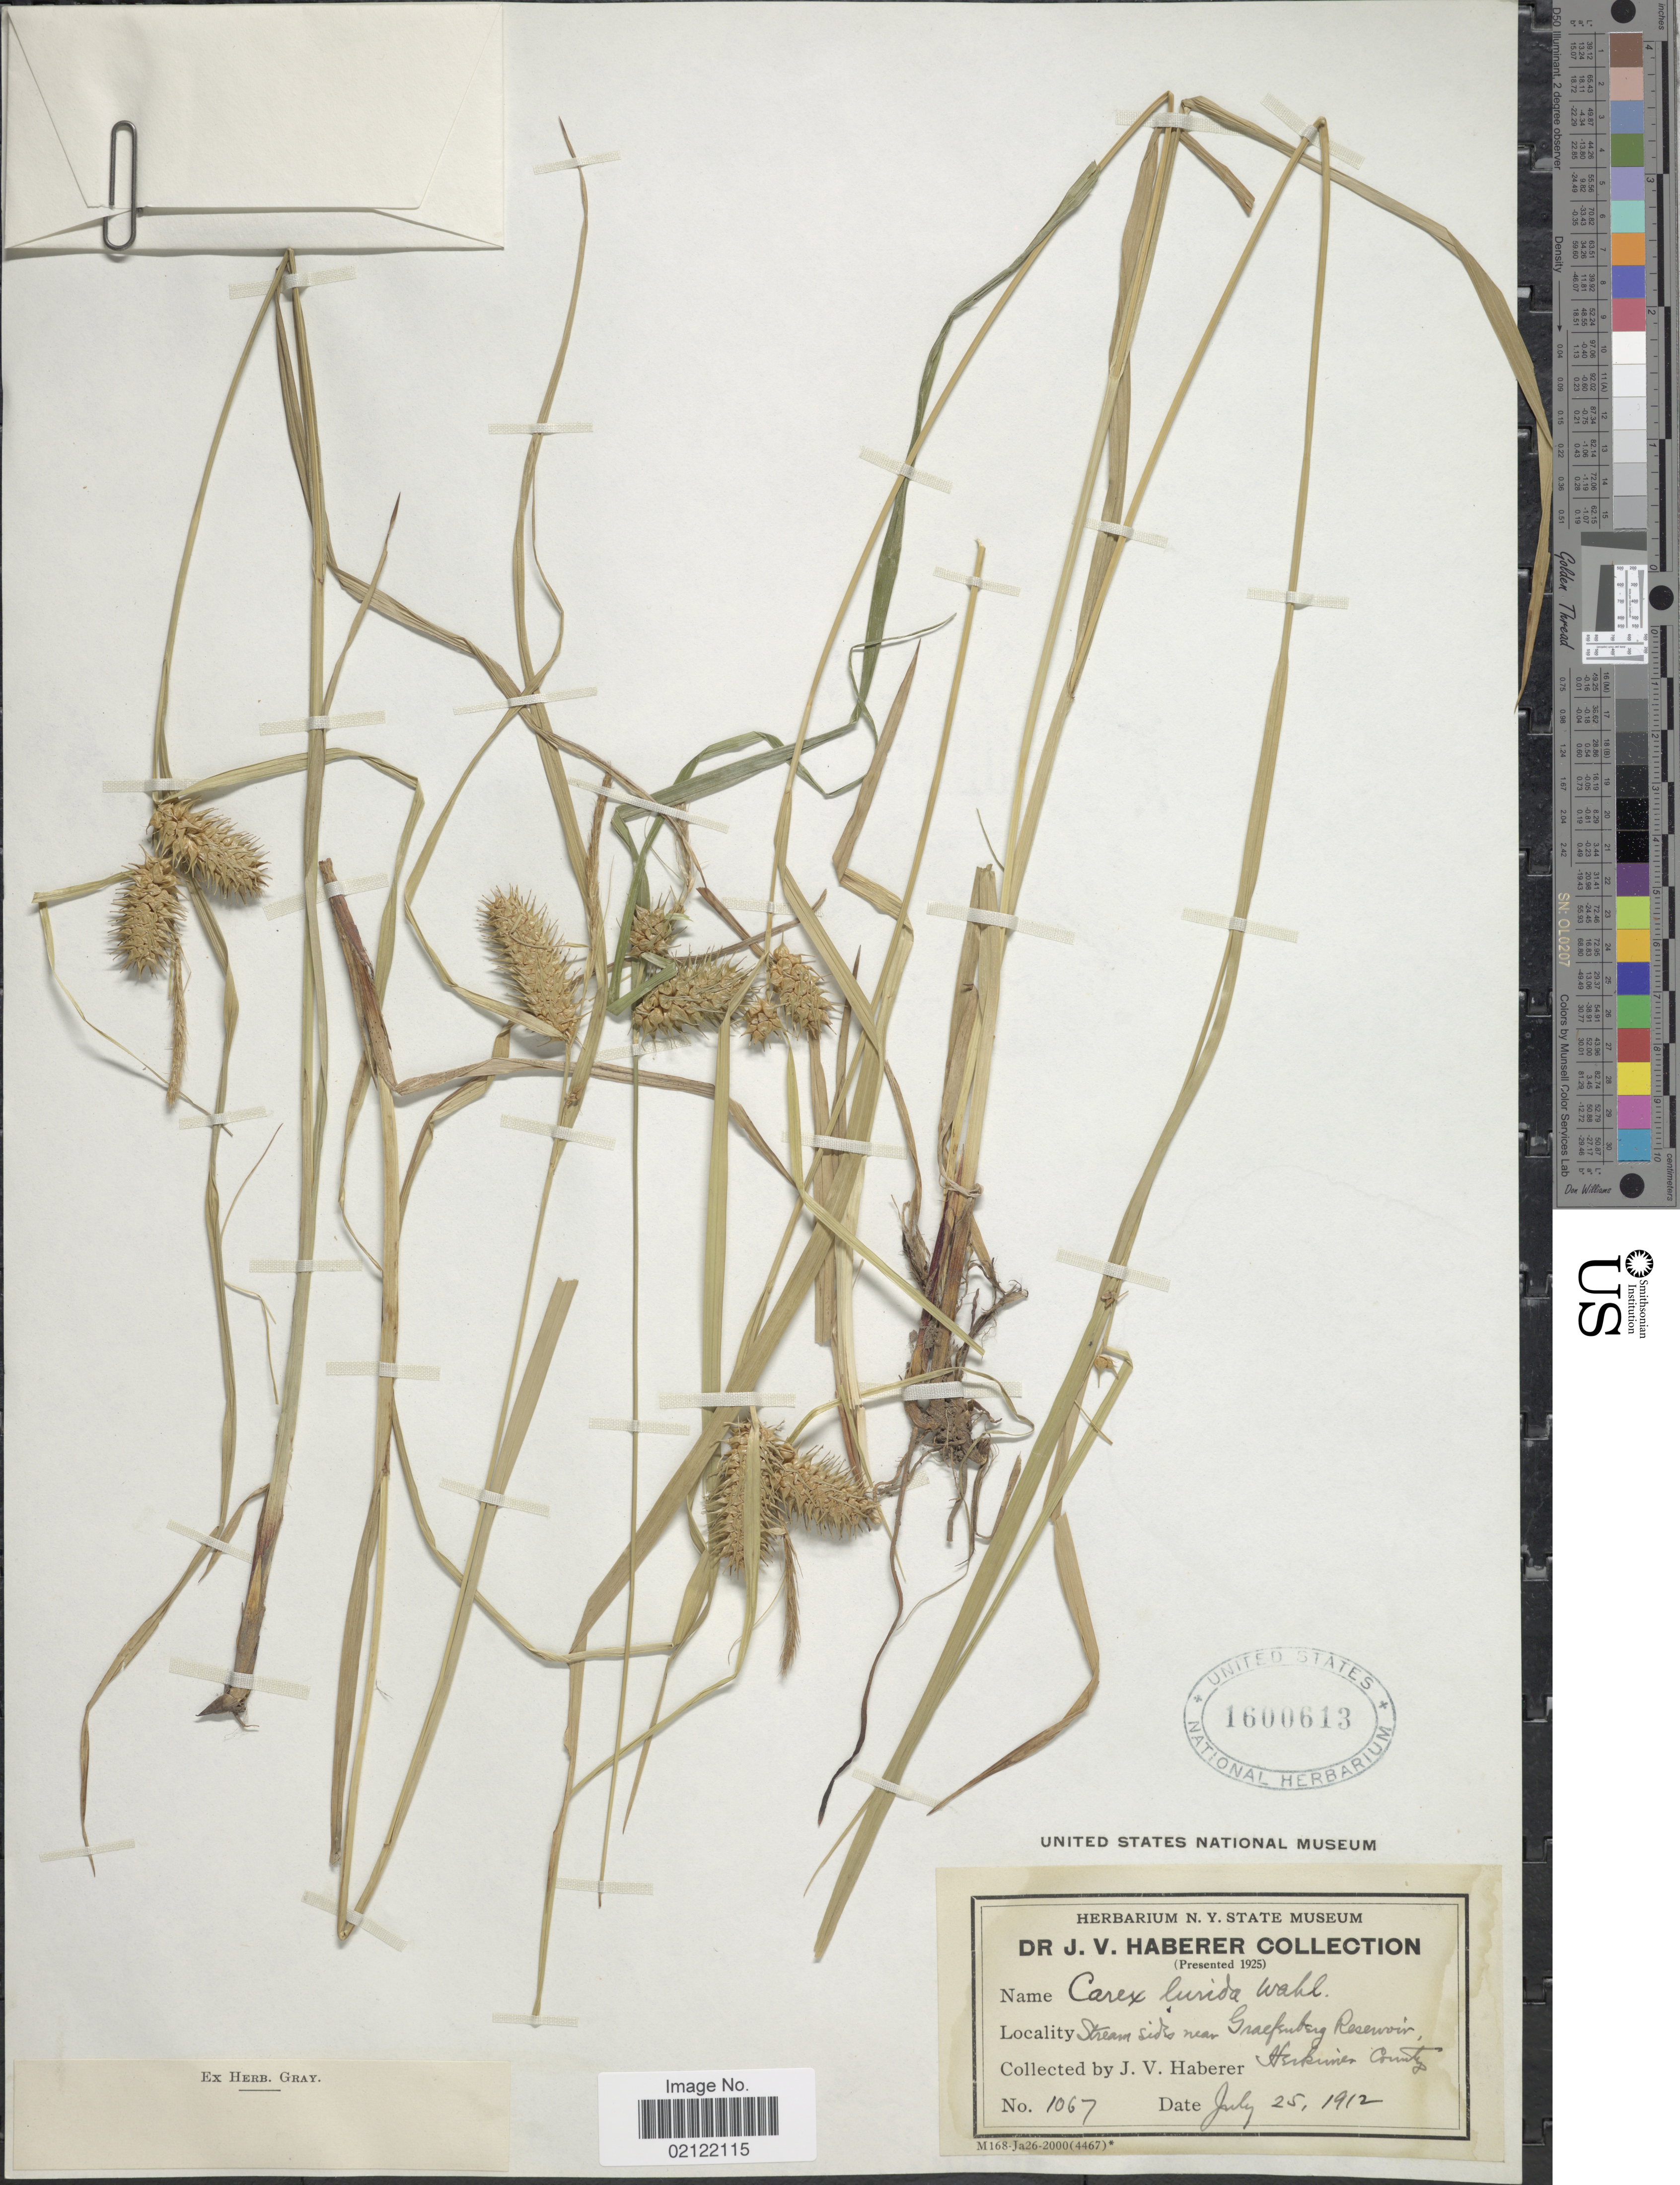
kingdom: Plantae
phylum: Tracheophyta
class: Liliopsida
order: Poales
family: Cyperaceae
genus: Carex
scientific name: Carex lurida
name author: Wahlenb.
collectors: J. V. Haberer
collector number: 1067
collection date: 1912-07-25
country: United States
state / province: New York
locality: Stream sides near Graffenberg Reservoir, Herkimer County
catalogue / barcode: US 1600613